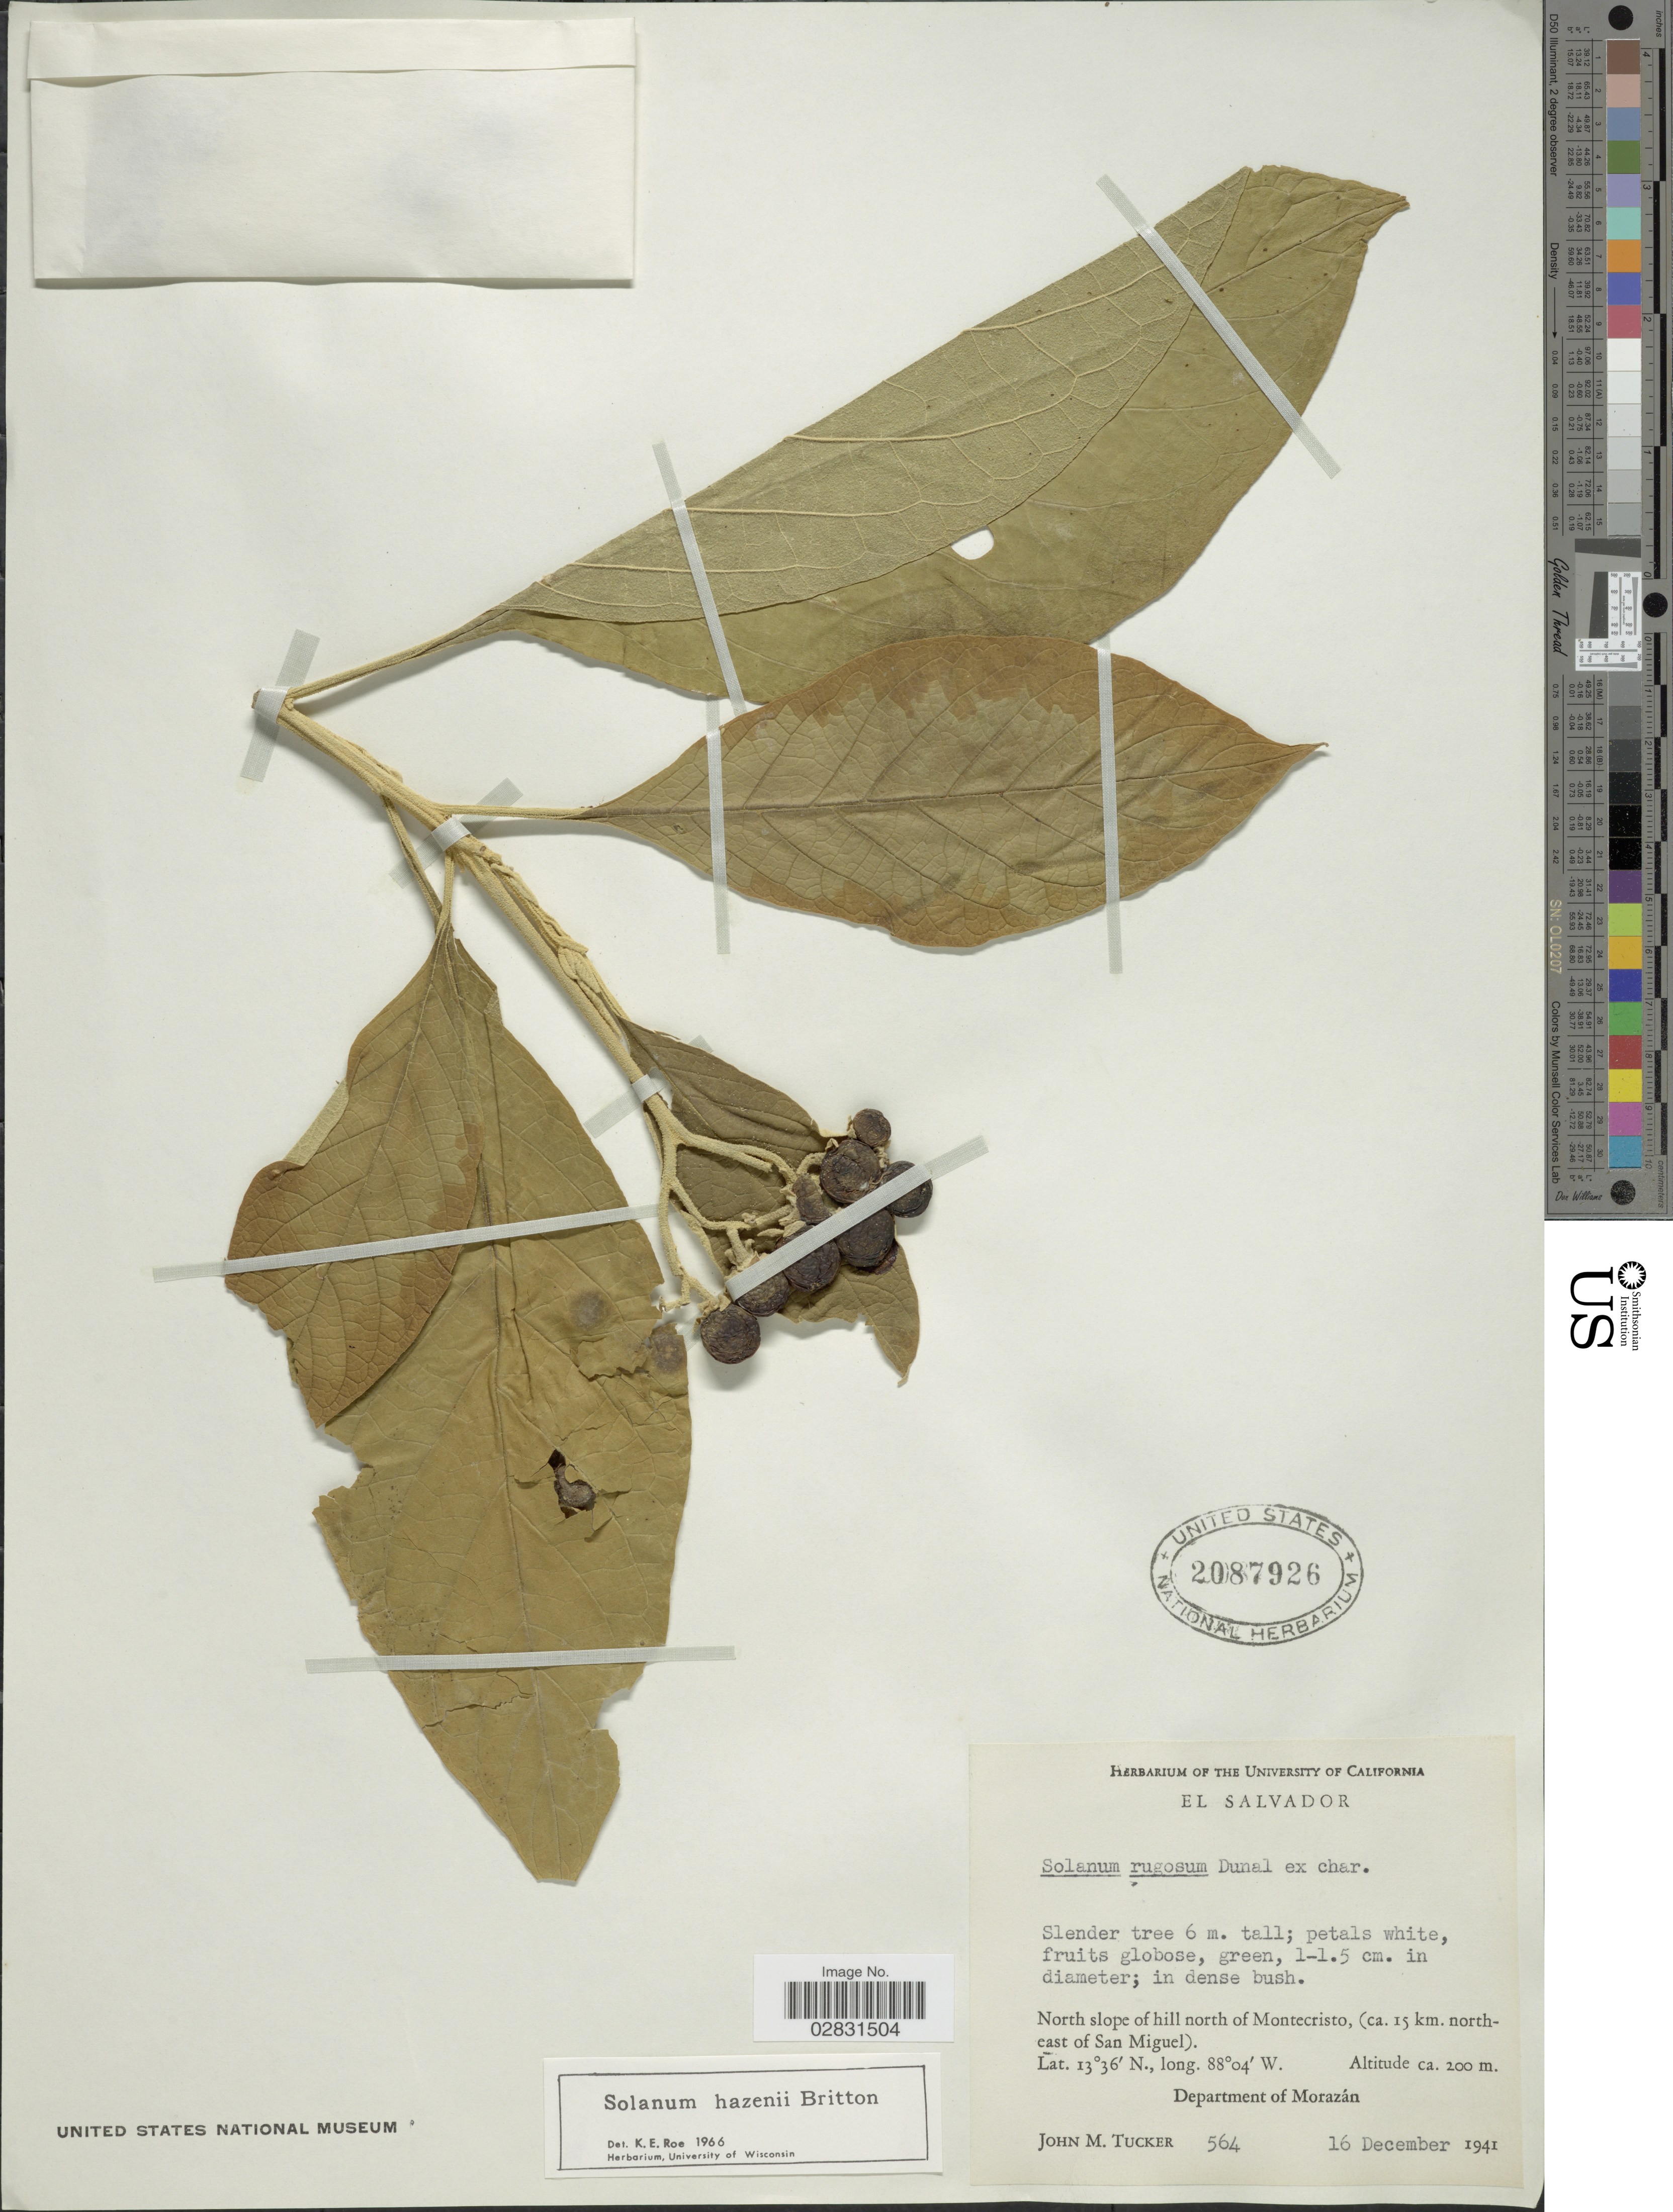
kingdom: Plantae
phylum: Tracheophyta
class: Magnoliopsida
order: Solanales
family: Solanaceae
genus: Solanum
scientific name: Solanum hazenii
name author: Britton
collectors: J. M. Tucker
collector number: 564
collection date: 1941-12-16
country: El Salvador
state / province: Morazan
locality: North slope of hill north of Montecristo, (ca. 15 km. north-east of San Miguel). Department of Morazán.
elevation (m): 200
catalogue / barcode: US 2087926